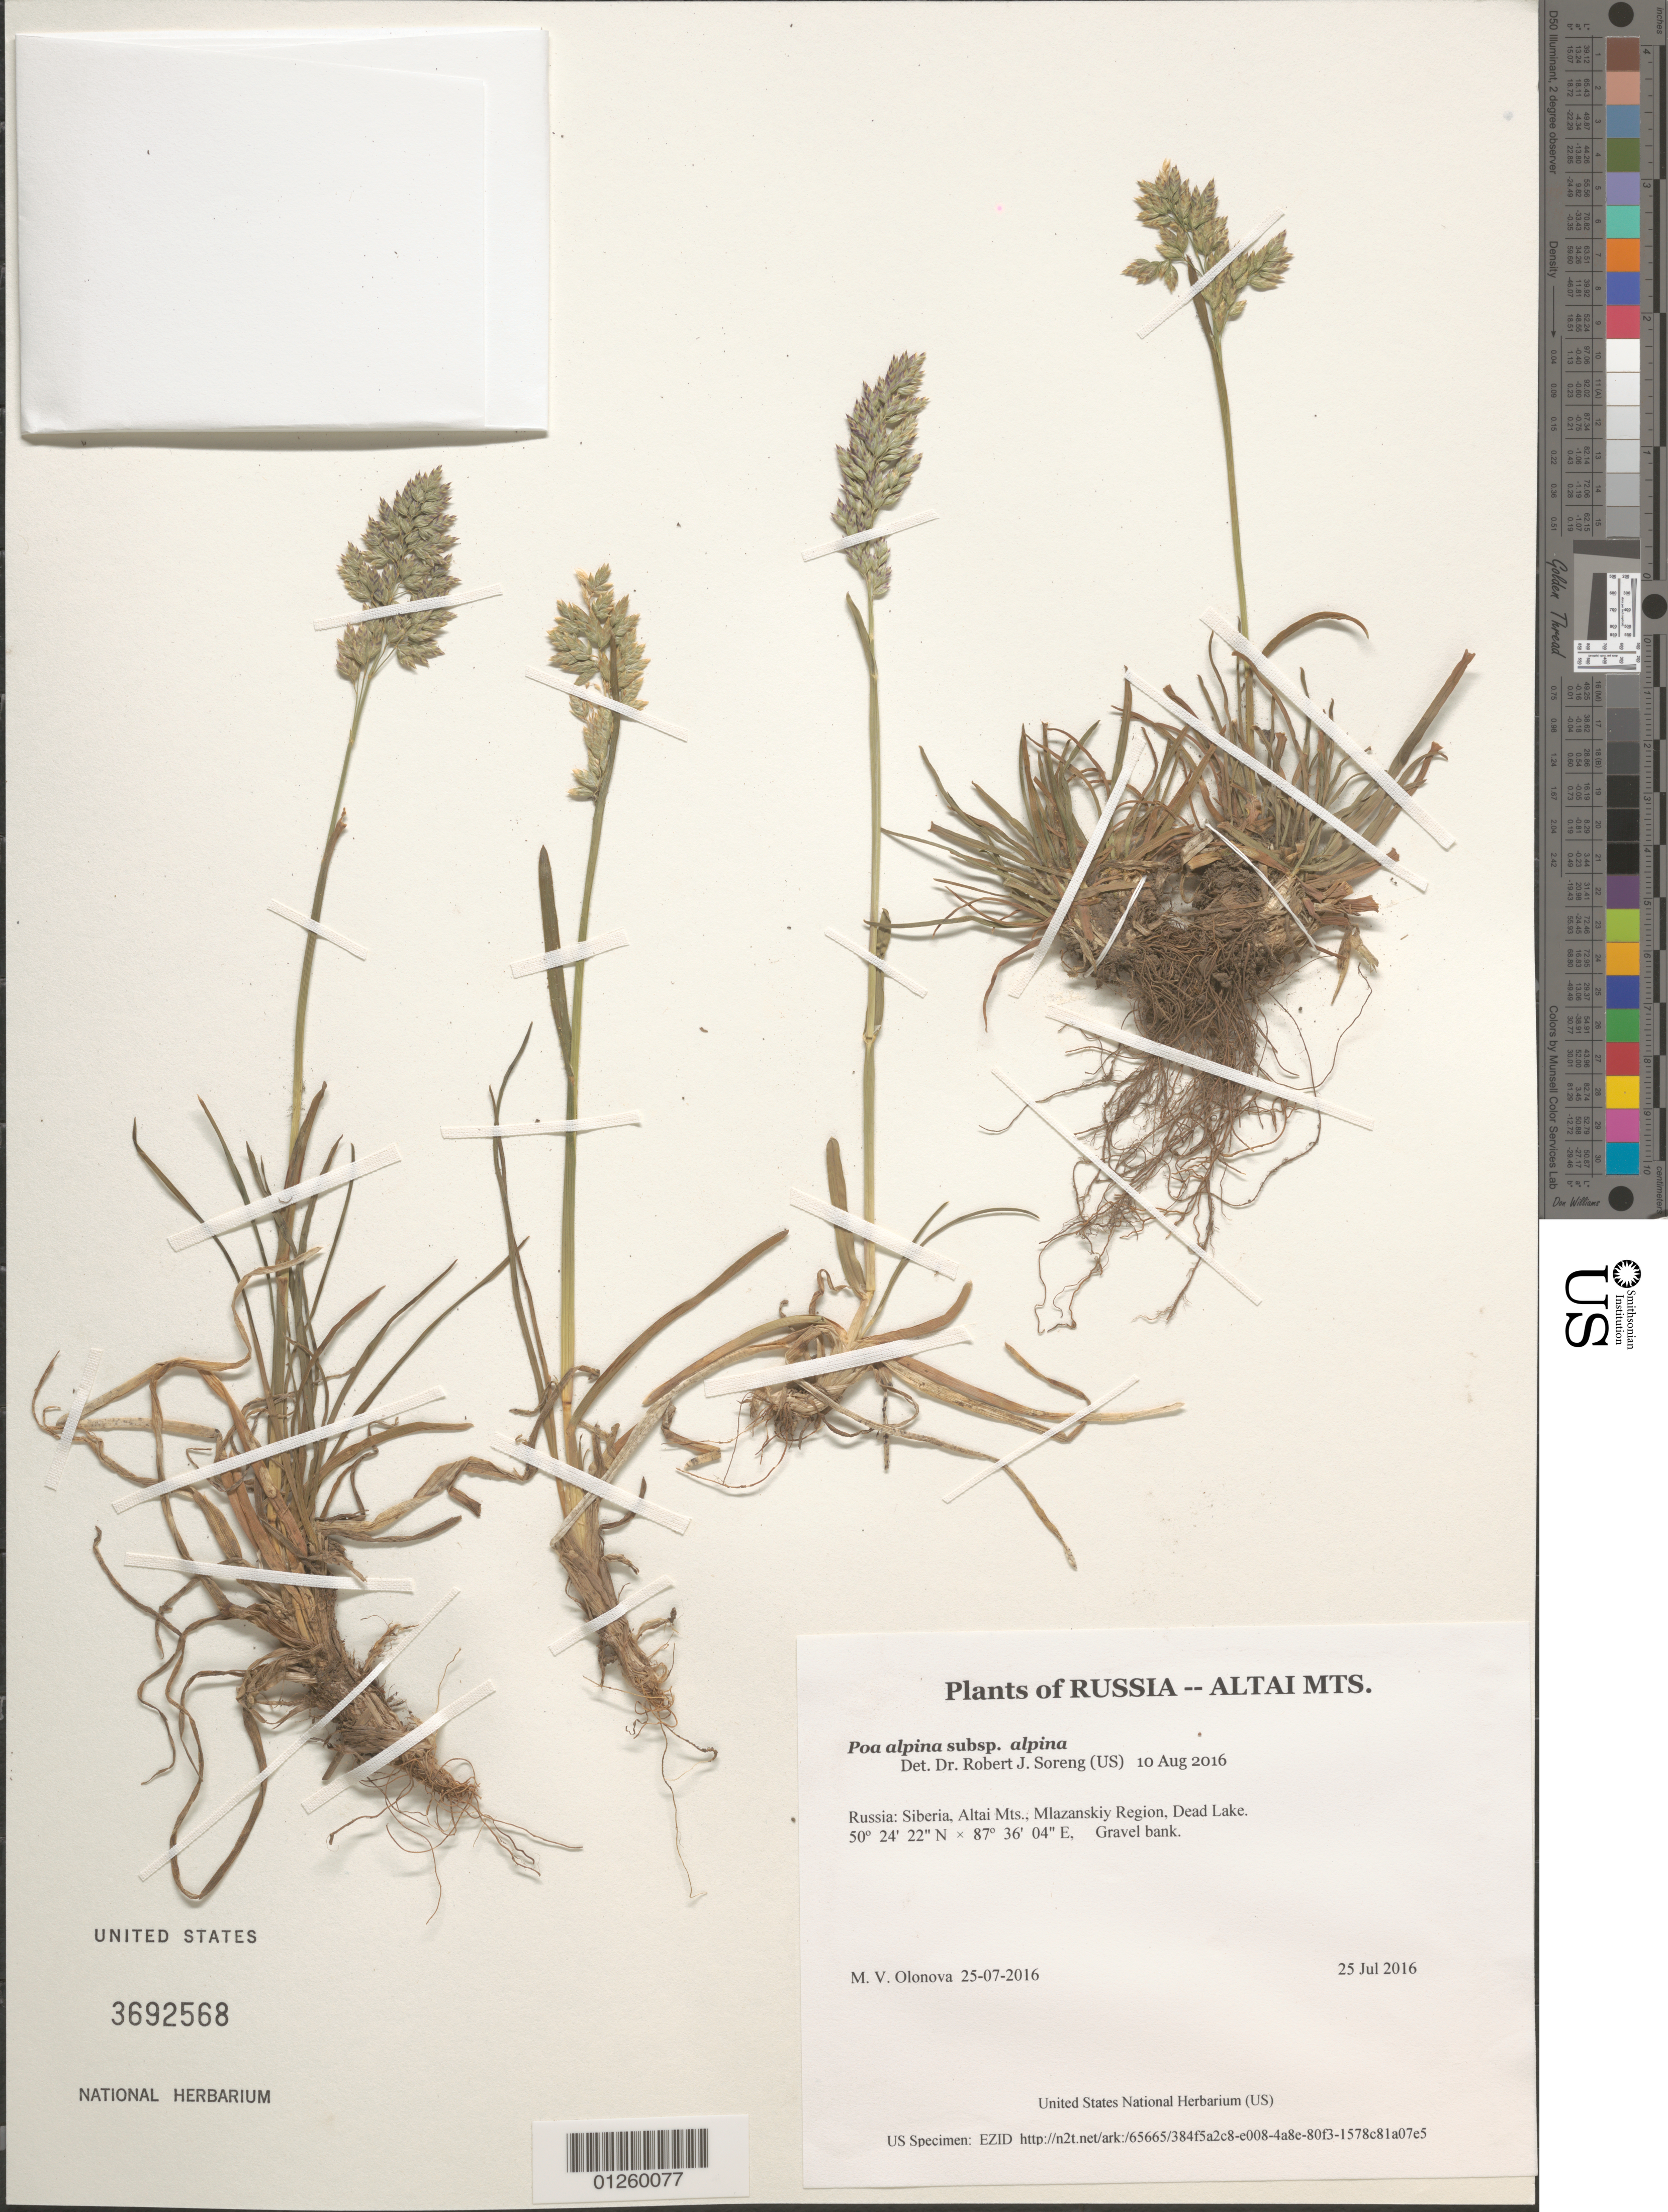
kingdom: Plantae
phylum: Tracheophyta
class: Liliopsida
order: Poales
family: Poaceae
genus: Poa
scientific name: Poa alpina subsp. alpina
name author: L.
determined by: Soreng, Robert J., Research Associate (BOT), Smithsonian Institution - National Museum of Natural History (UNITED STATES)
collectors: M. V. Olonova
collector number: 25-07-2016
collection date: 2016-07-25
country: Russian Federation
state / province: Altai Republic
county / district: Mlazanskiy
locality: Siberia, Altai Mts., Mlazanskiy Region, Dead Lake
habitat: Gravel bank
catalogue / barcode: US 3692568